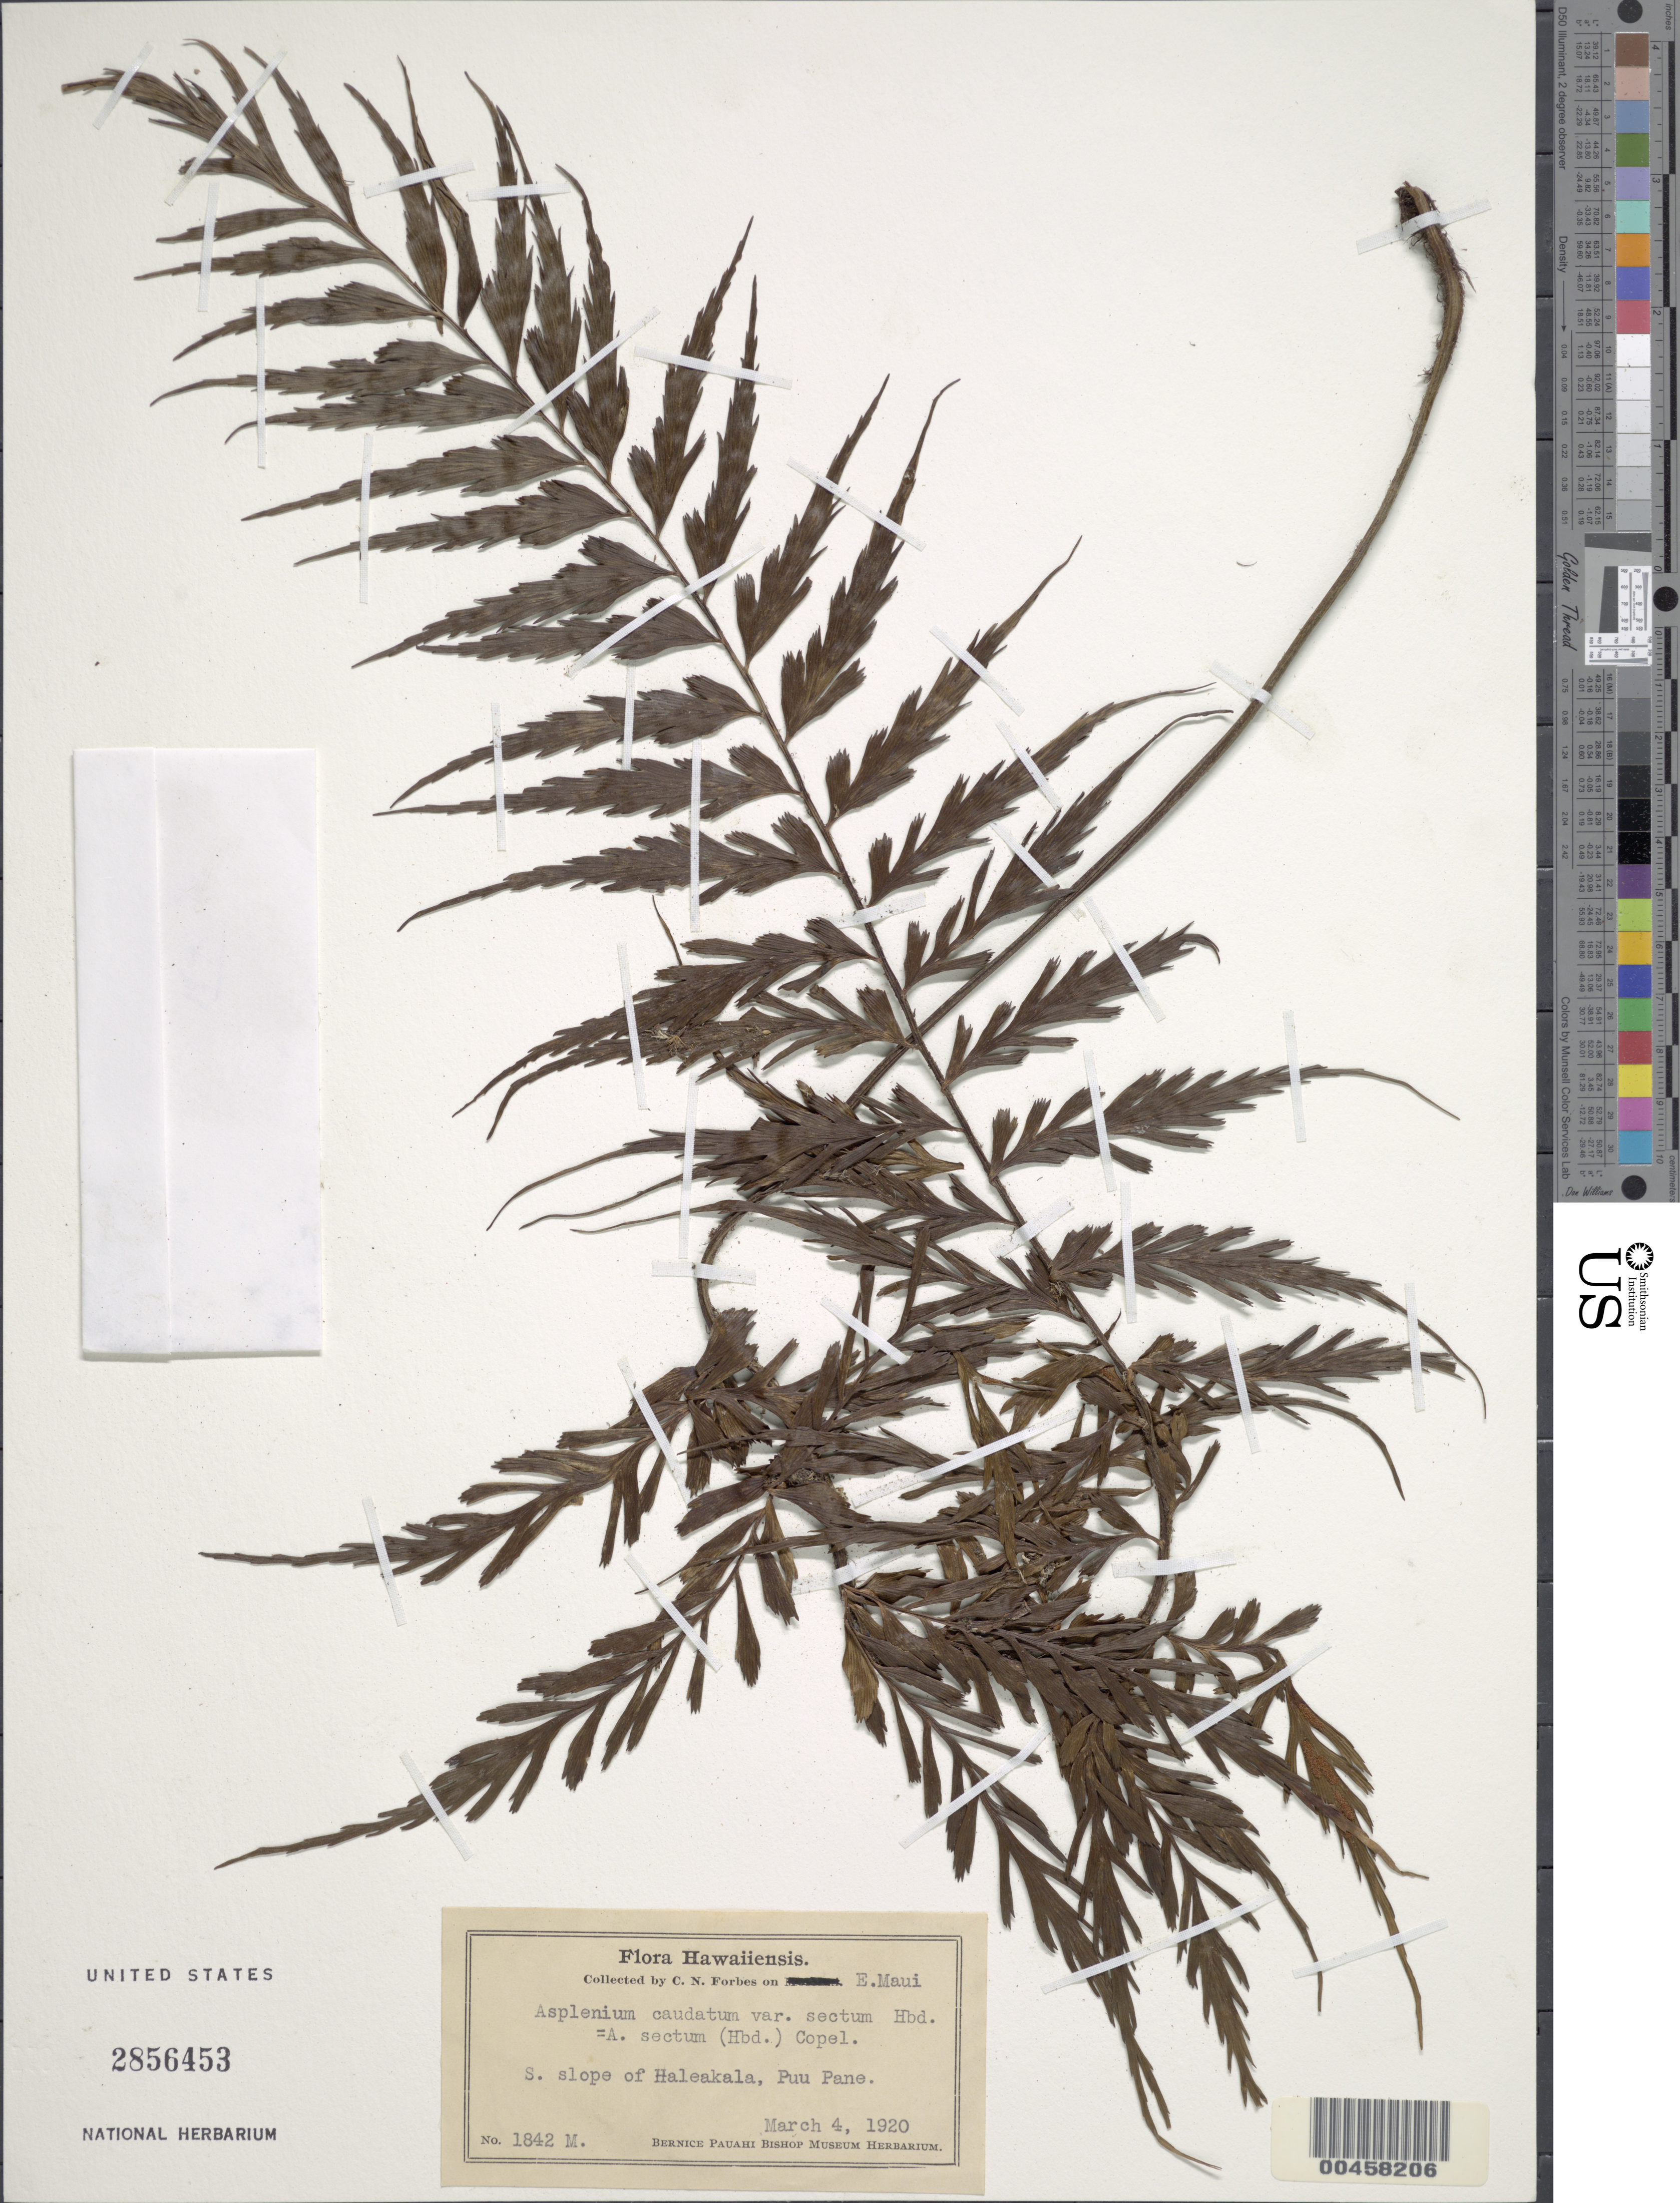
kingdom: Plantae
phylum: Tracheophyta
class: Polypodiopsida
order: Polypodiales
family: Aspleniaceae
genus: Asplenium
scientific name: Asplenium polyodon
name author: G. Forst.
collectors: C. N. Forbes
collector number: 1842 M.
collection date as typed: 4 Mar 1920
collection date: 1920-03-04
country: United States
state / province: Hawaii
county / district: Maui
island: Maui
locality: E. Maui: S. slope of Haleakala, Puu Pane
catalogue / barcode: US 2856453